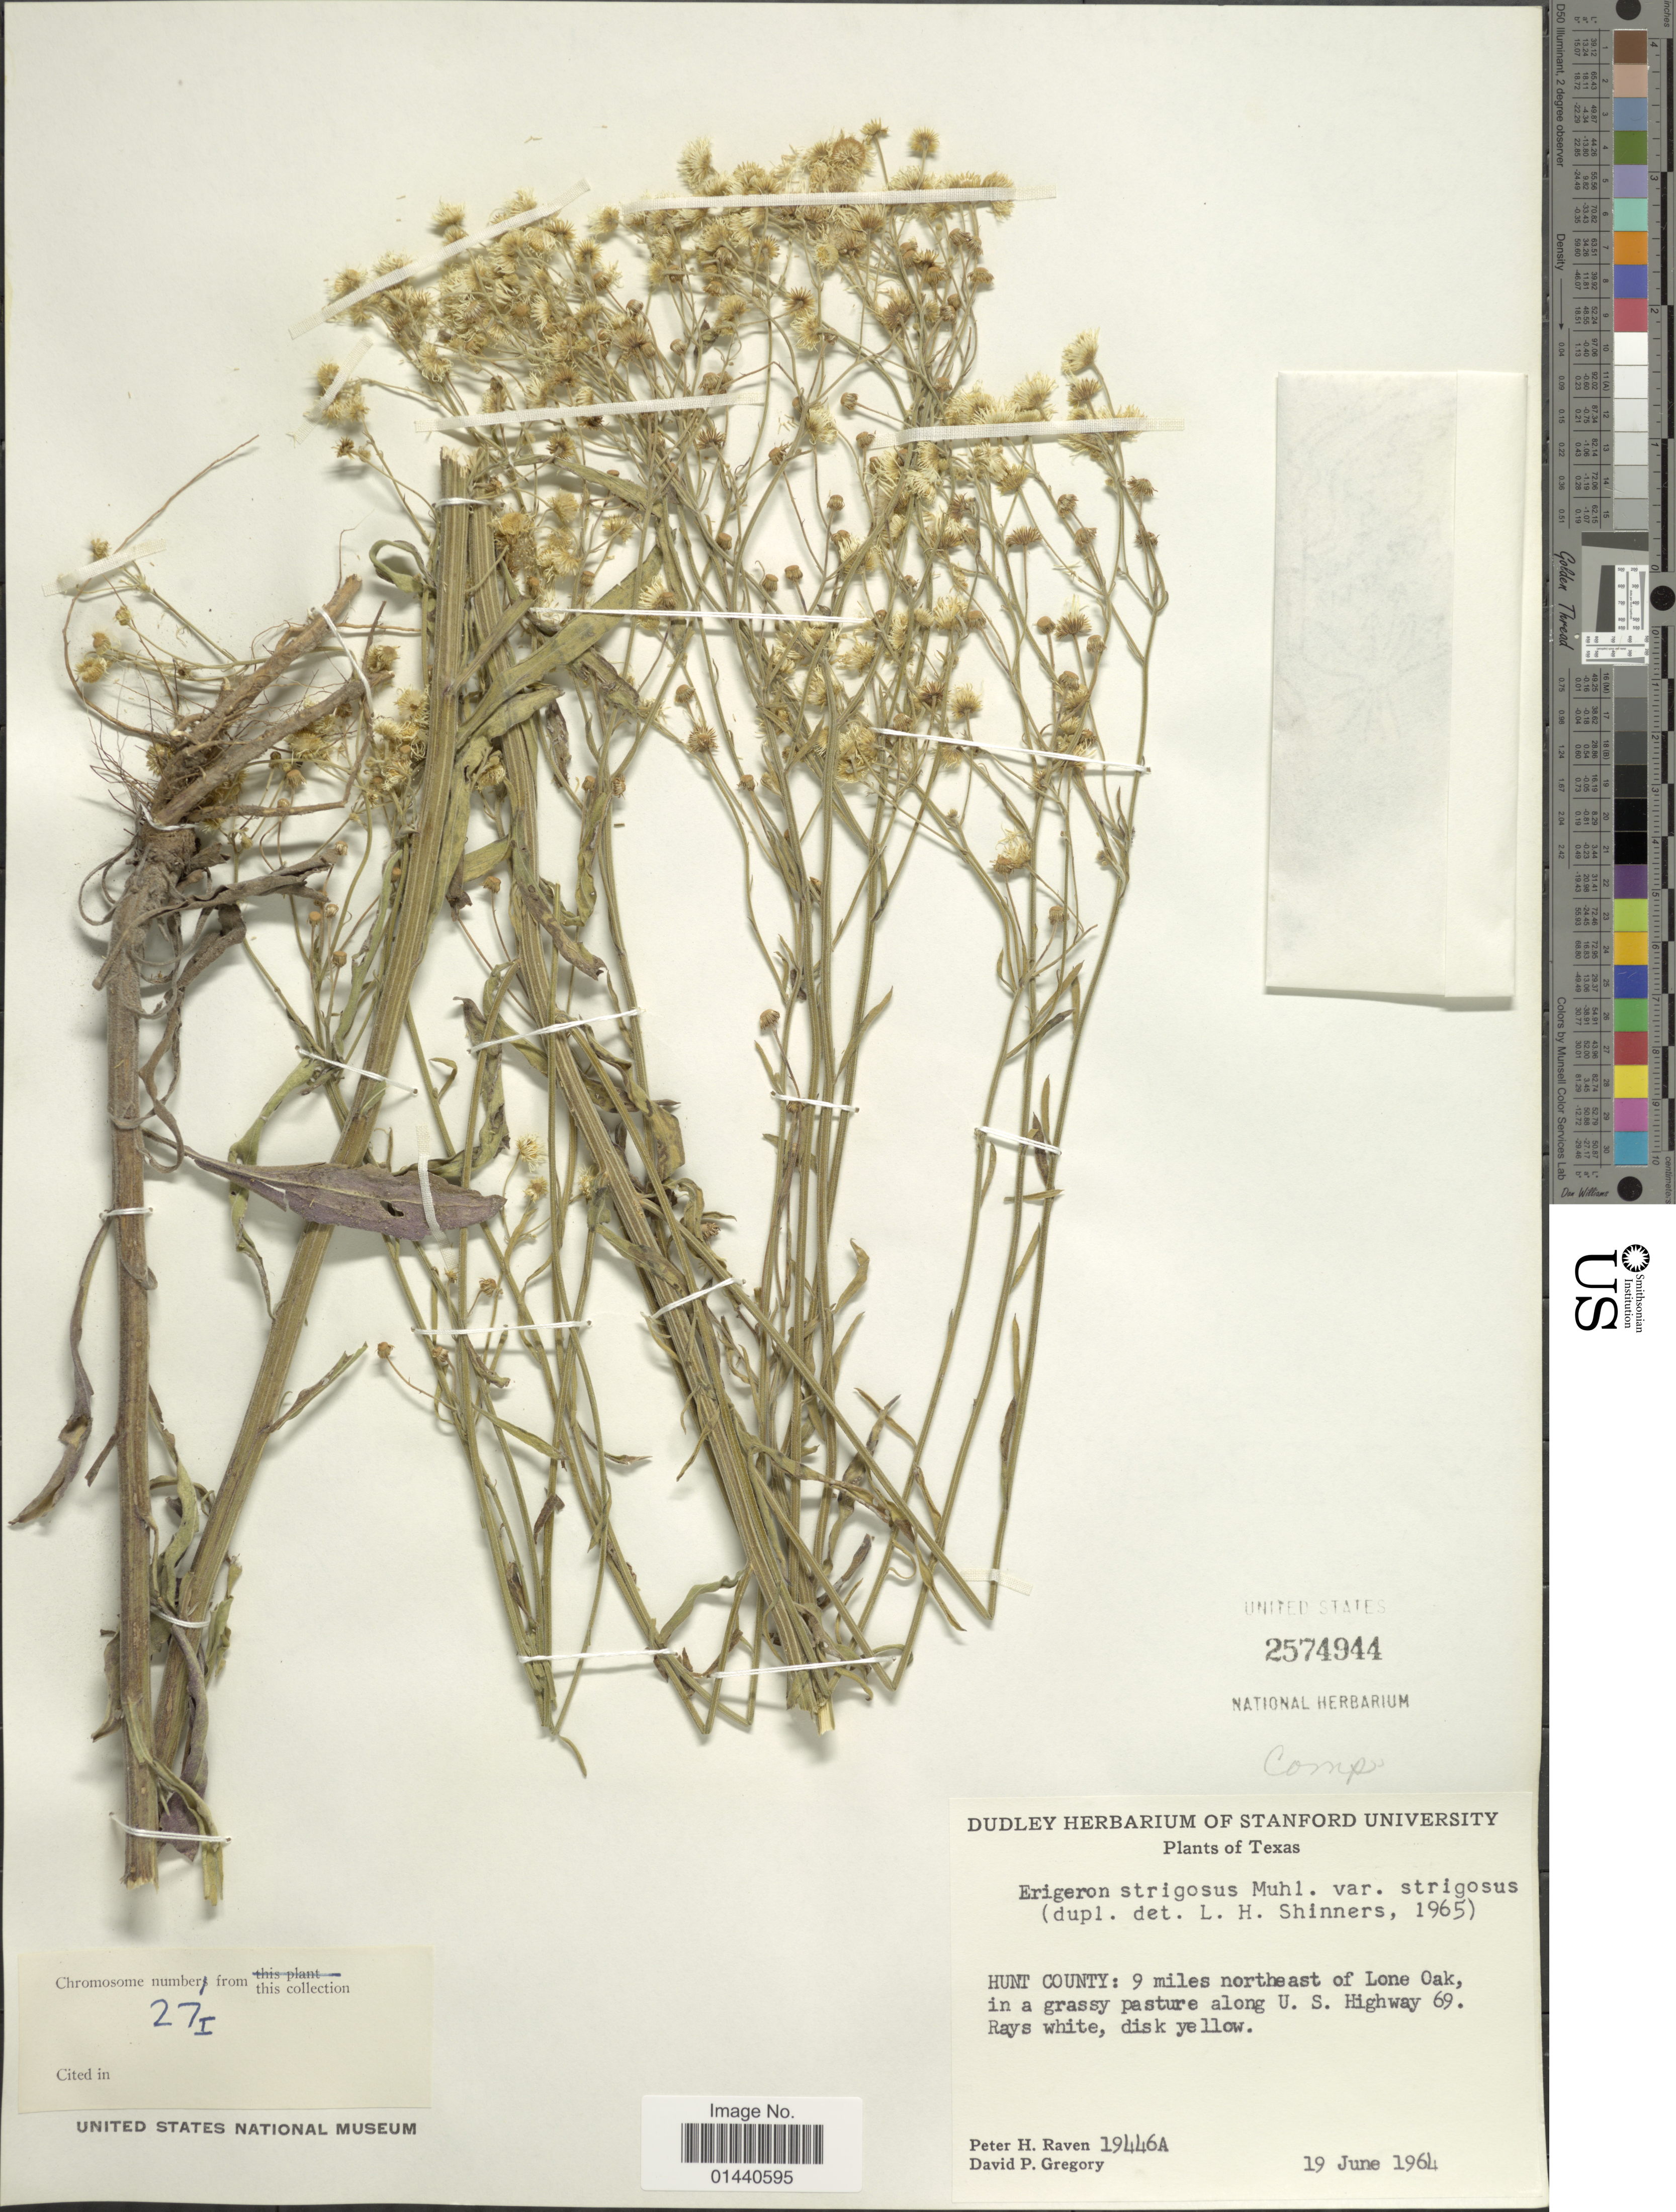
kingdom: Plantae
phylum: Tracheophyta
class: Magnoliopsida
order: Asterales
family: Asteraceae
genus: Erigeron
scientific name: Erigeron strigosus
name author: Muhl. ex Willd.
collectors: P. Raven & D. Gregory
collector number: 19446A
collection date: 1964-06-19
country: United States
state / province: Texas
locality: Hunt County: 9 miles northeast of Lone Oak, in a grassy pasture along U. S. Highway 69.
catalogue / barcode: US 2574944